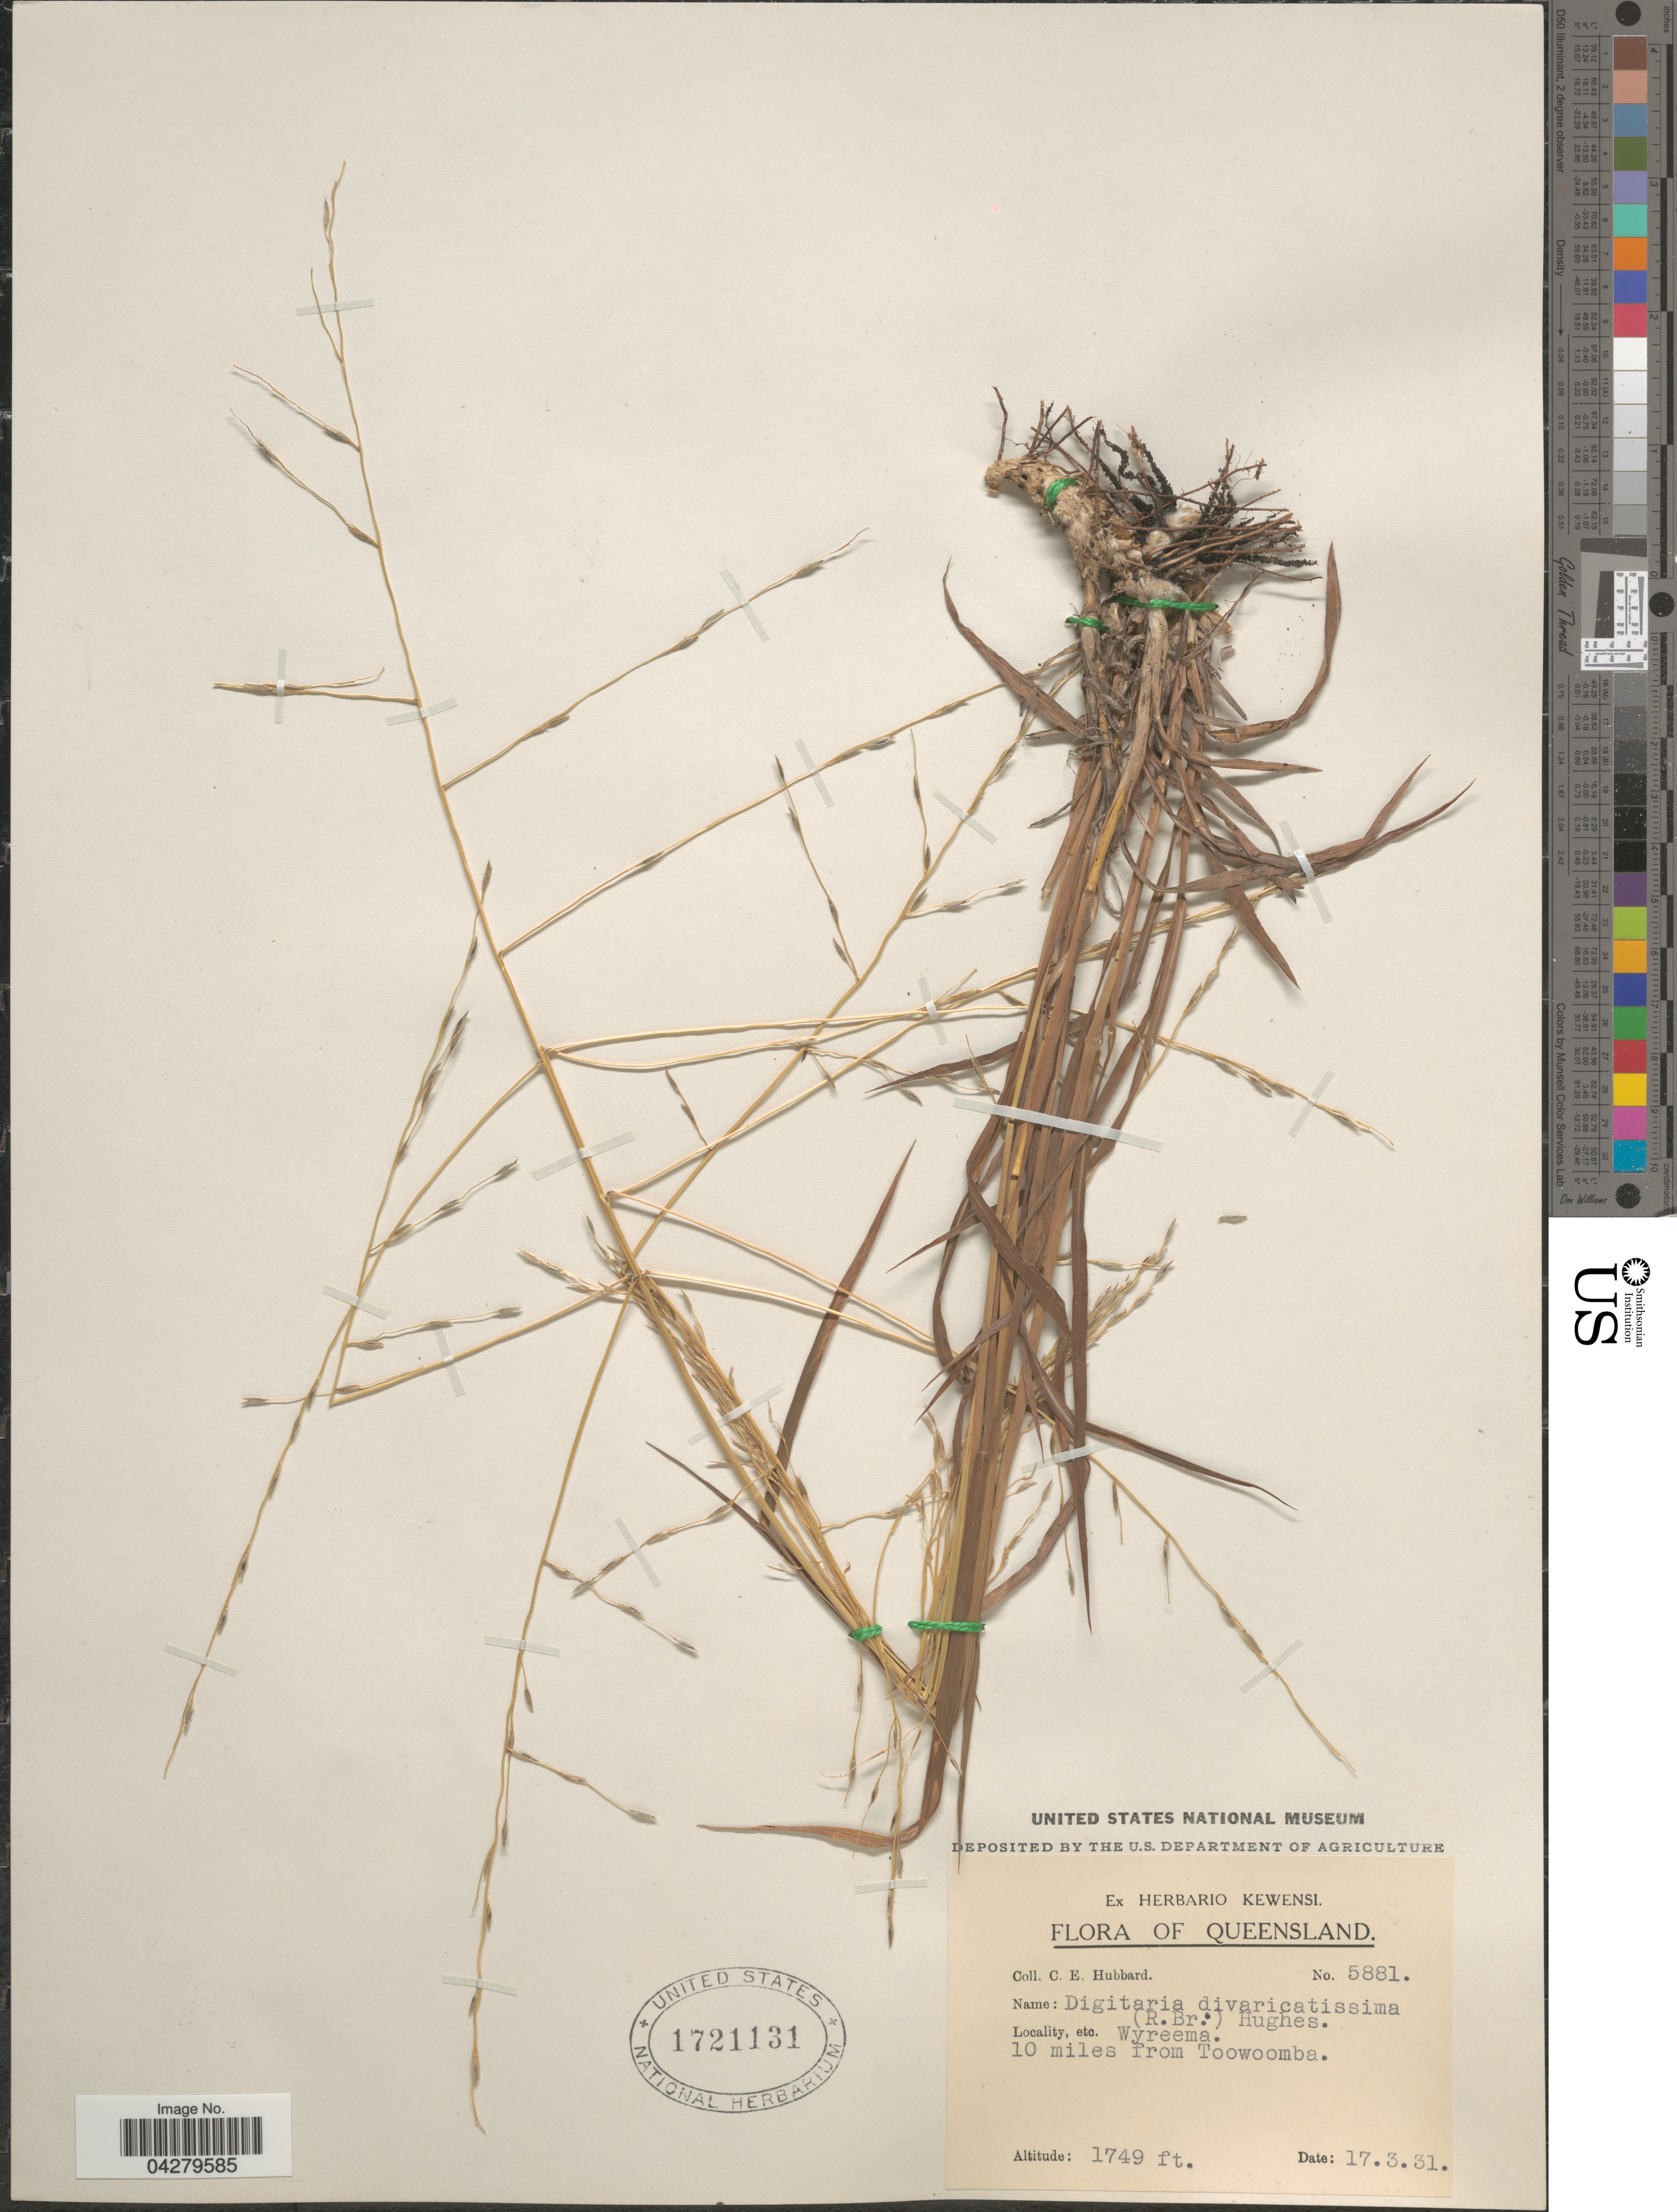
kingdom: Plantae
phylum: Tracheophyta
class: Liliopsida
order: Poales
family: Poaceae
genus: Digitaria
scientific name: Digitaria divaricatissima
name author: (R. Br.) Hughes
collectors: C. E. Hubbard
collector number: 5881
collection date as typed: Transcribed d/m/y: 17/3/31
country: Australia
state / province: Queensland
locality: Wyreema. 10 miles from Toowomba.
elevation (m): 533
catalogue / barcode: US 1721131